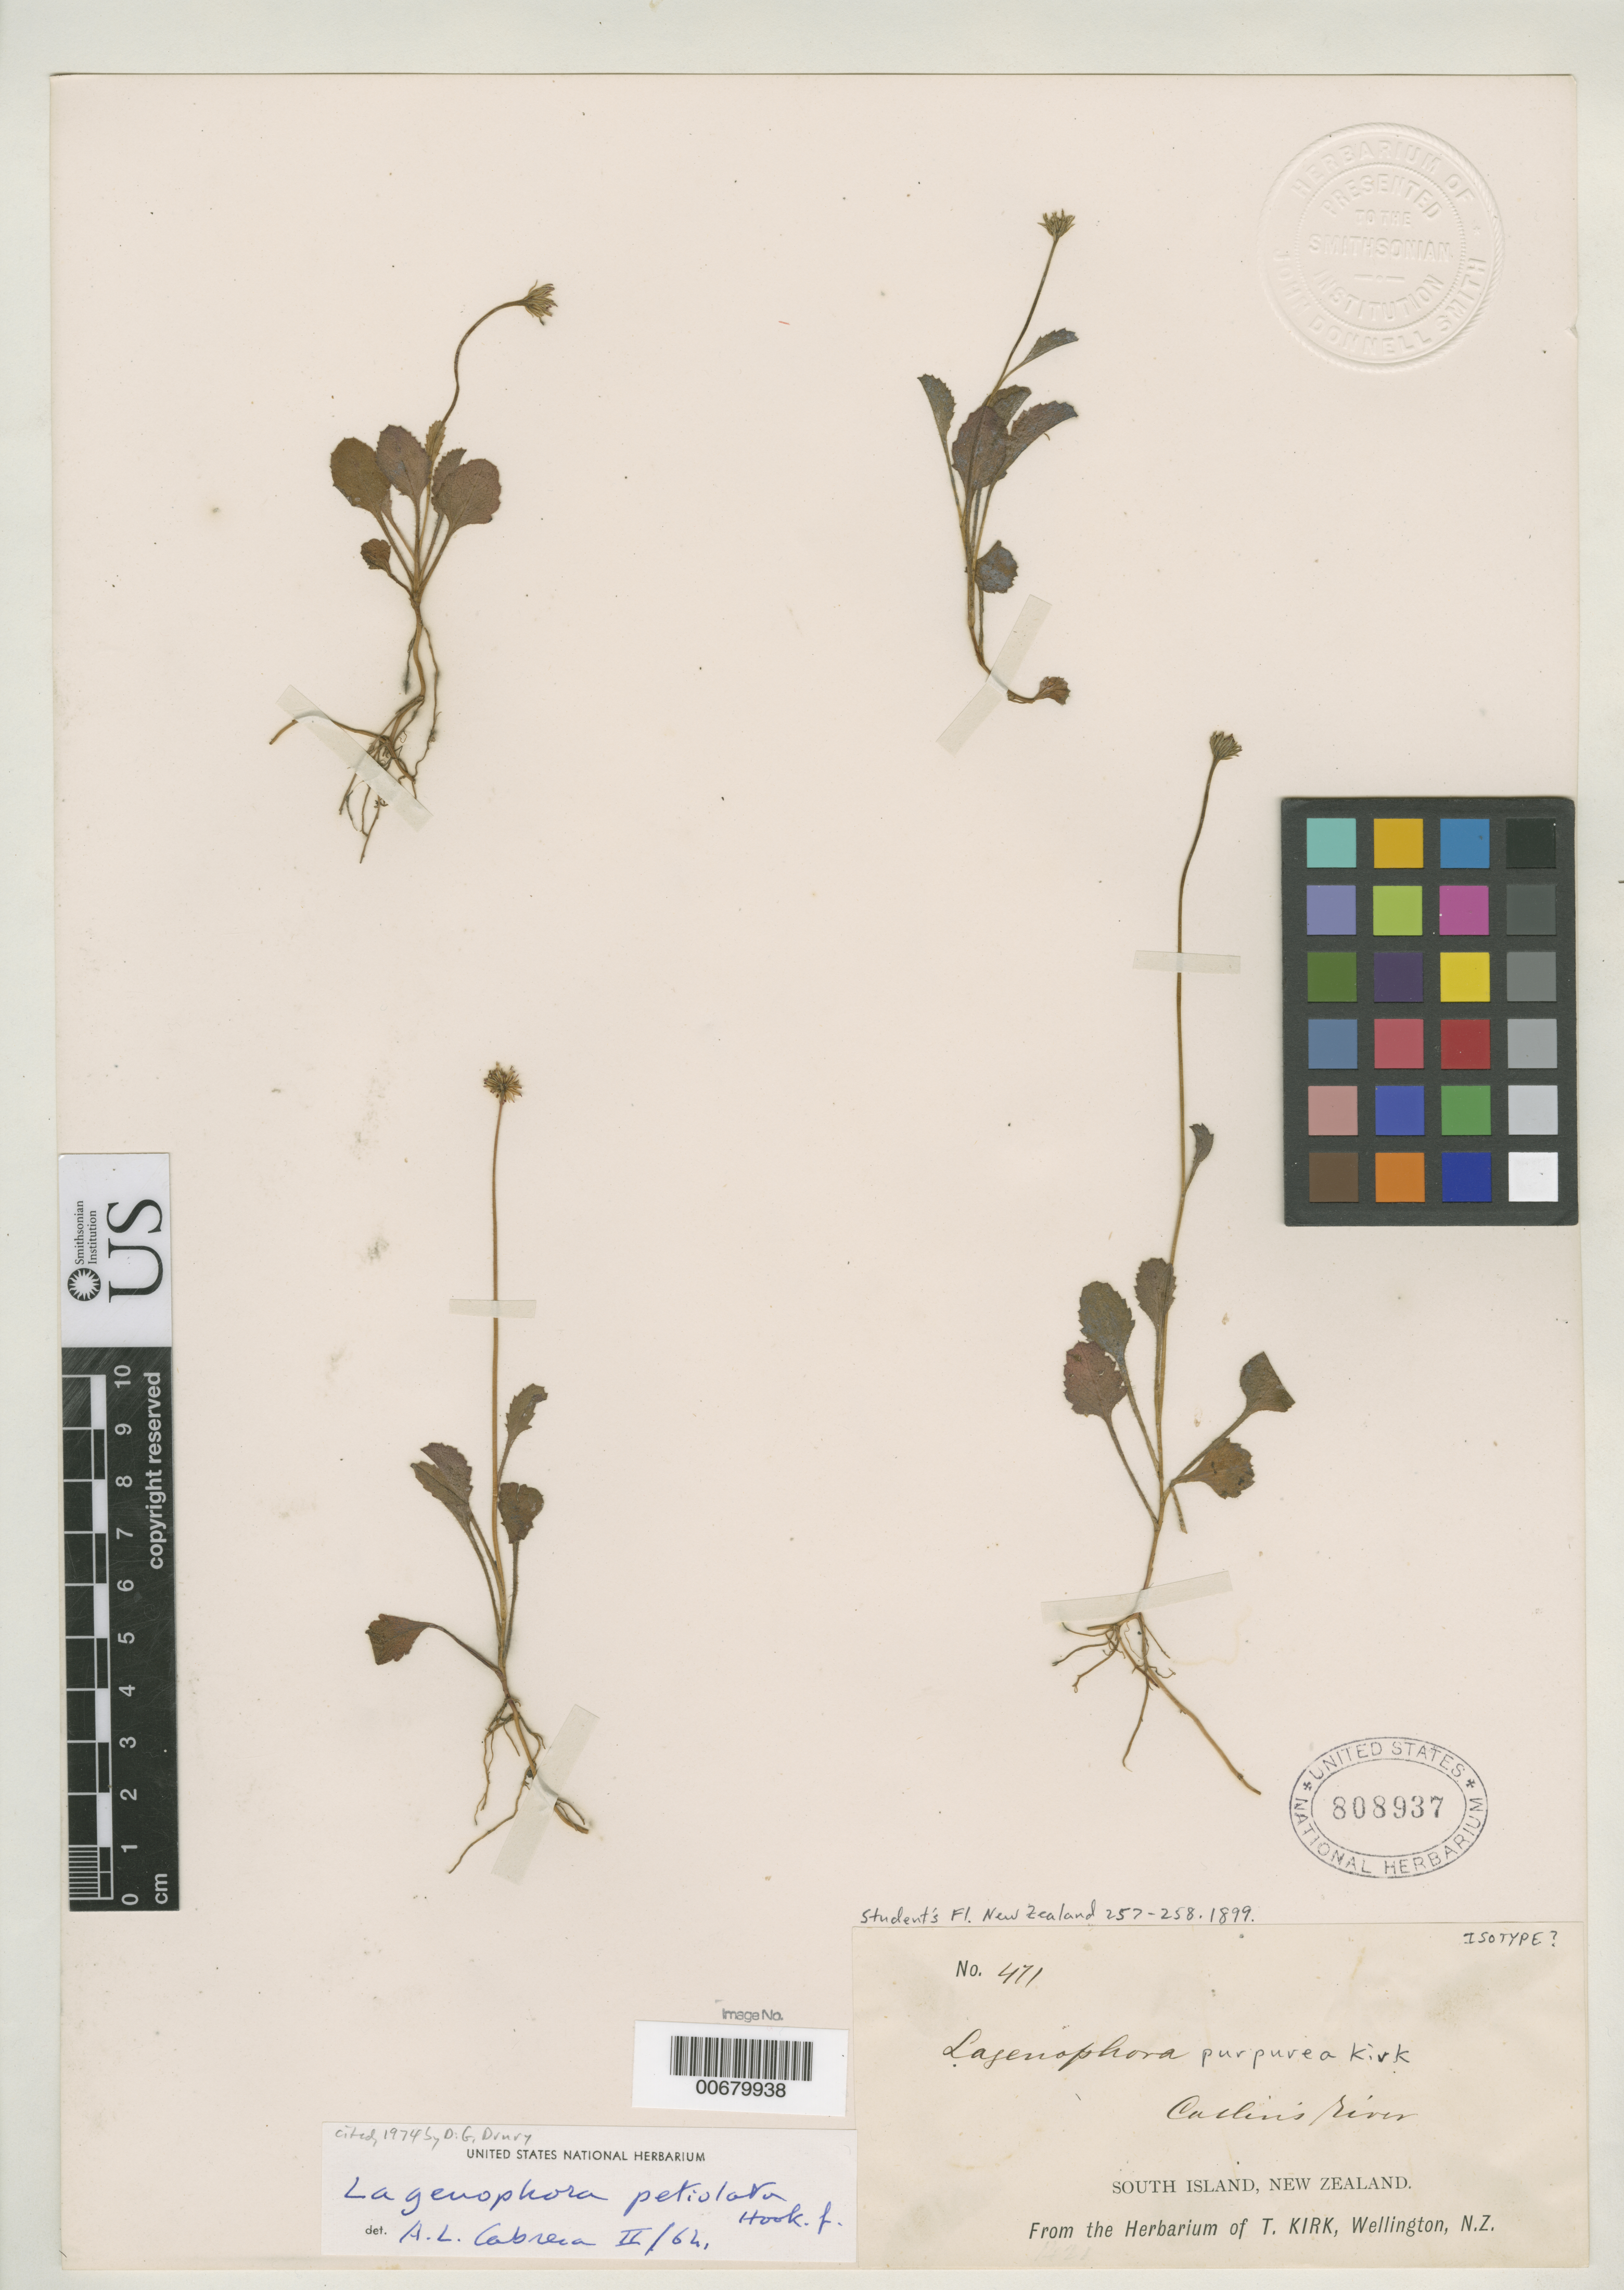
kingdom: Plantae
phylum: Tracheophyta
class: Magnoliopsida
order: Asterales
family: Asteraceae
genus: Lagenophora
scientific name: Lagenophora purpurea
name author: Kirk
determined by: Drury, David Geoffery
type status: Possible Isotype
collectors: T. Kirk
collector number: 471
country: New Zealand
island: South Island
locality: Catlins River.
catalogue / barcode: US 808937